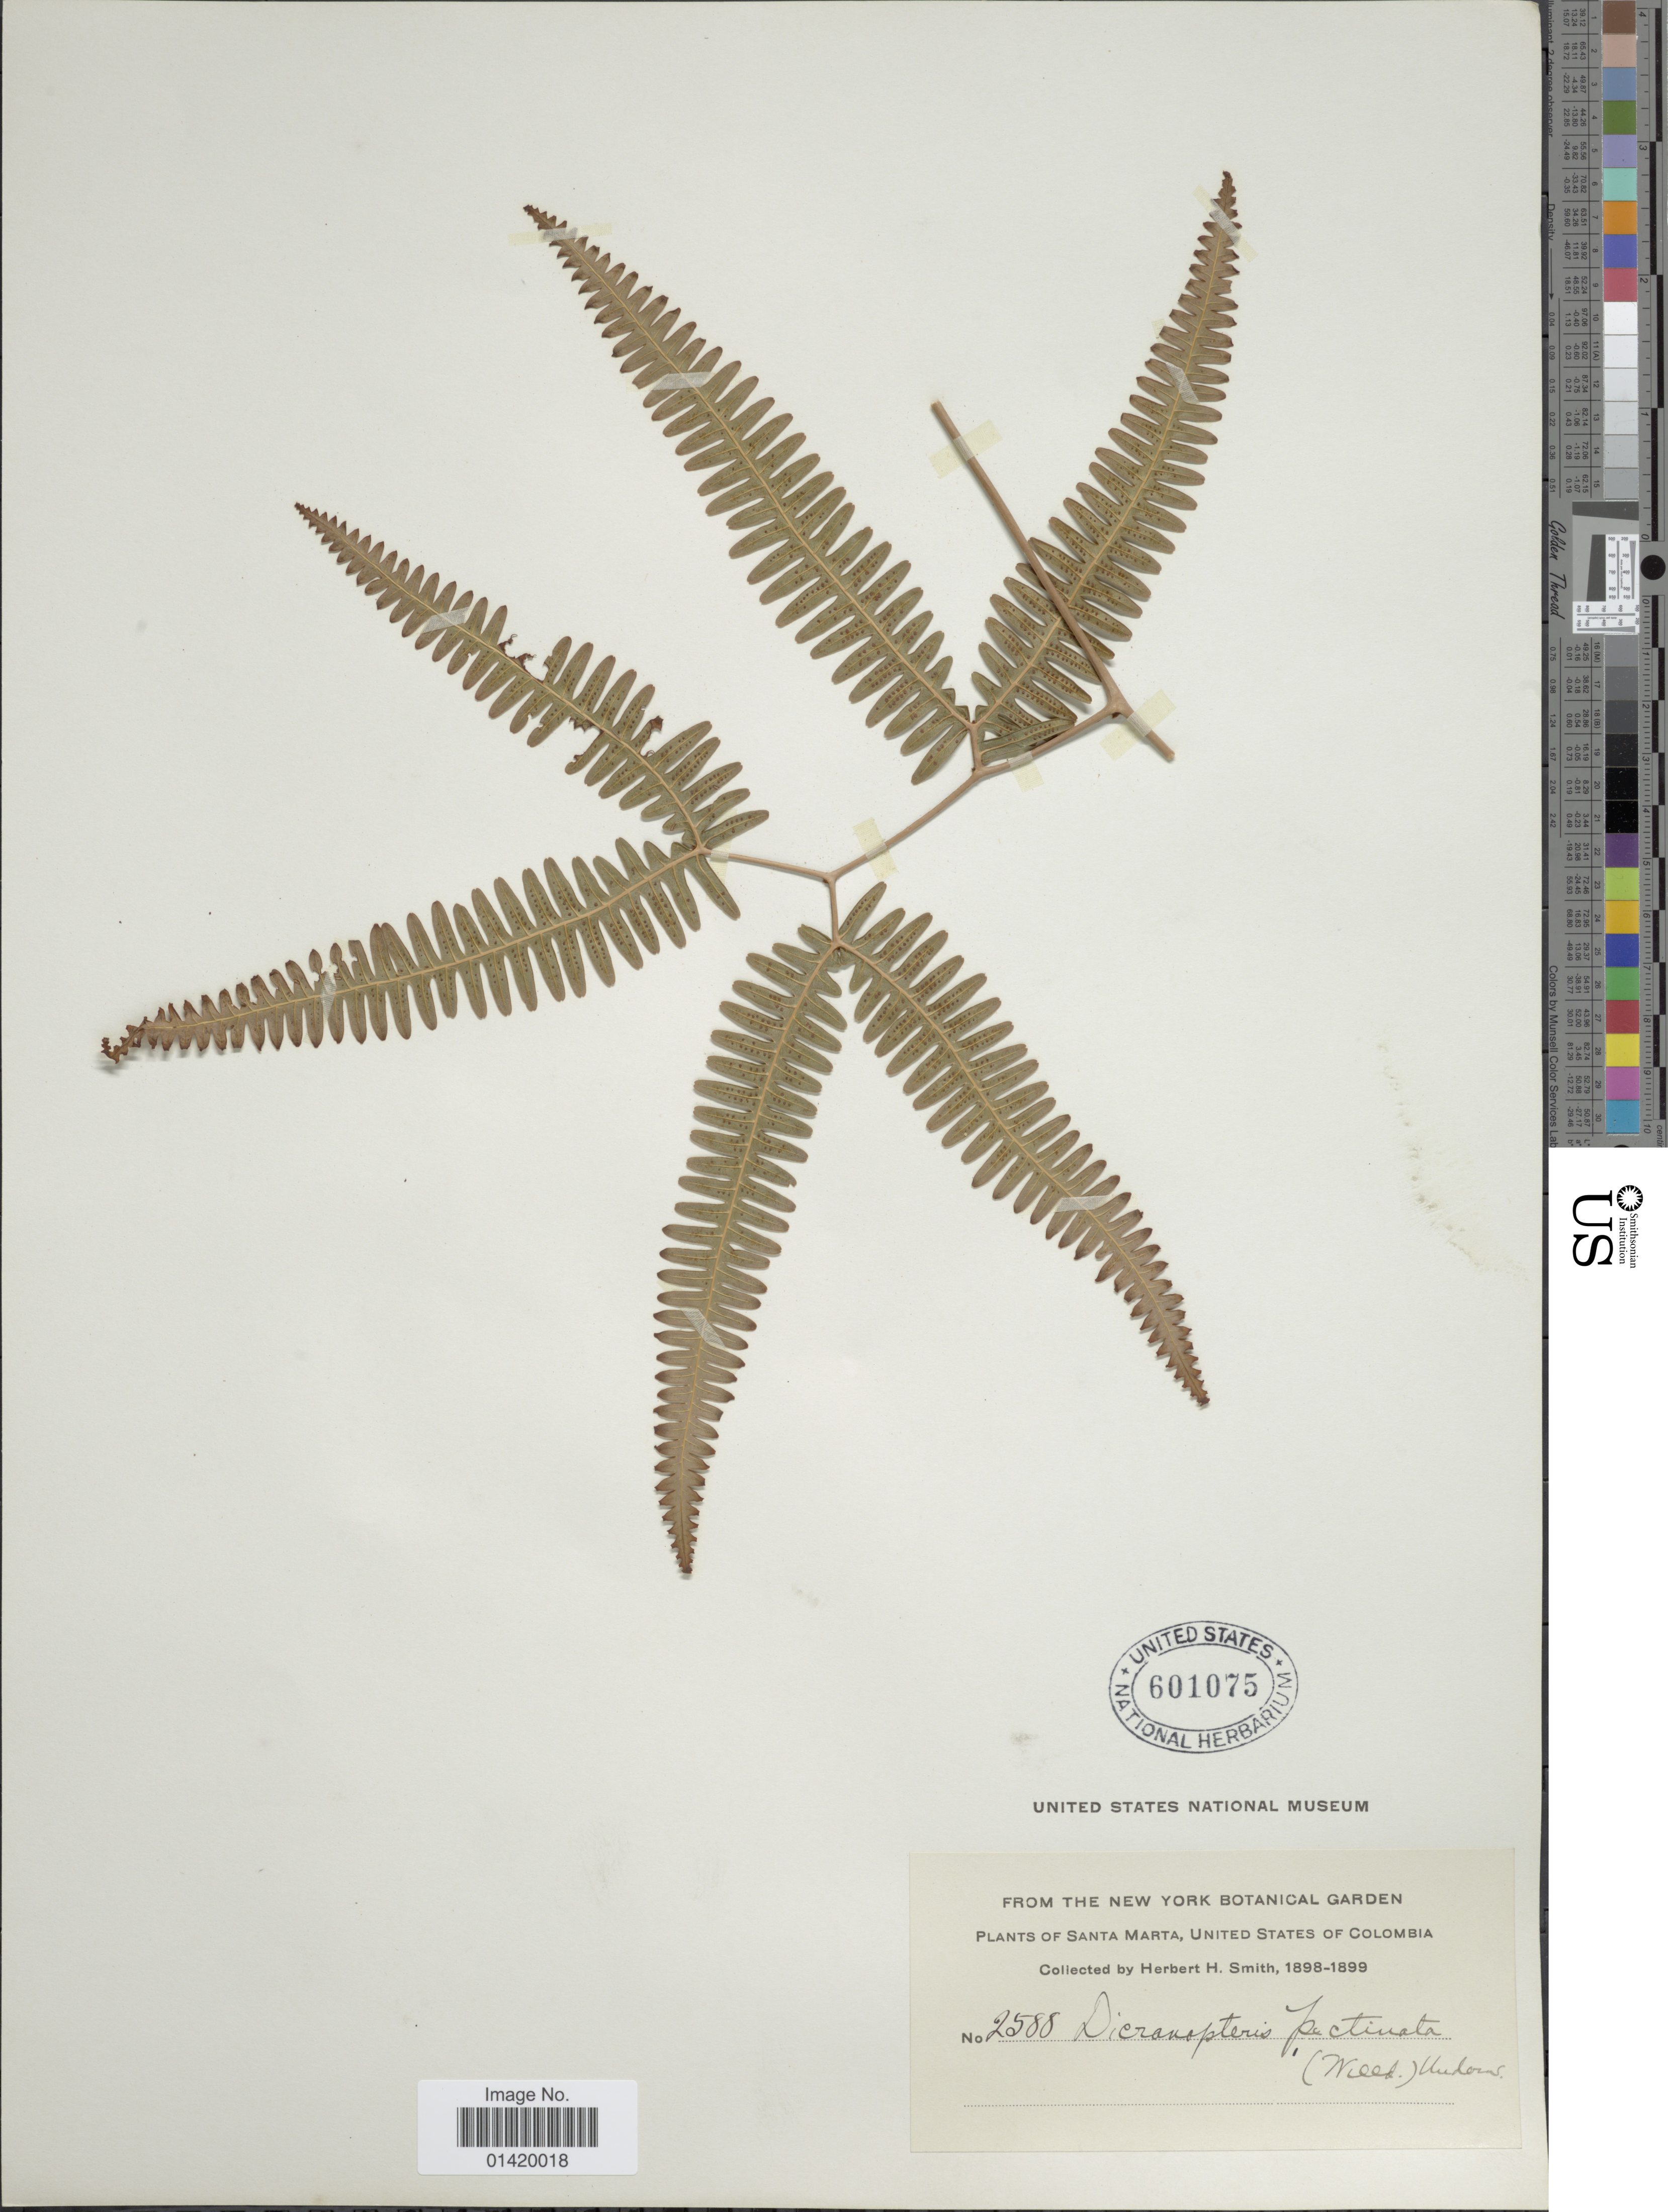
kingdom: Plantae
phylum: Tracheophyta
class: Polypodiopsida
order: Gleicheniales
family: Gleicheniaceae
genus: Gleichenella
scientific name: Gleichenella pectinata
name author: (Willd.) Ching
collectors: Herbert H. Smith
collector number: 2588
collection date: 1898/1899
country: Colombia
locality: Santa Marta, United States of Colombia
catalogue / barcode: US 601075